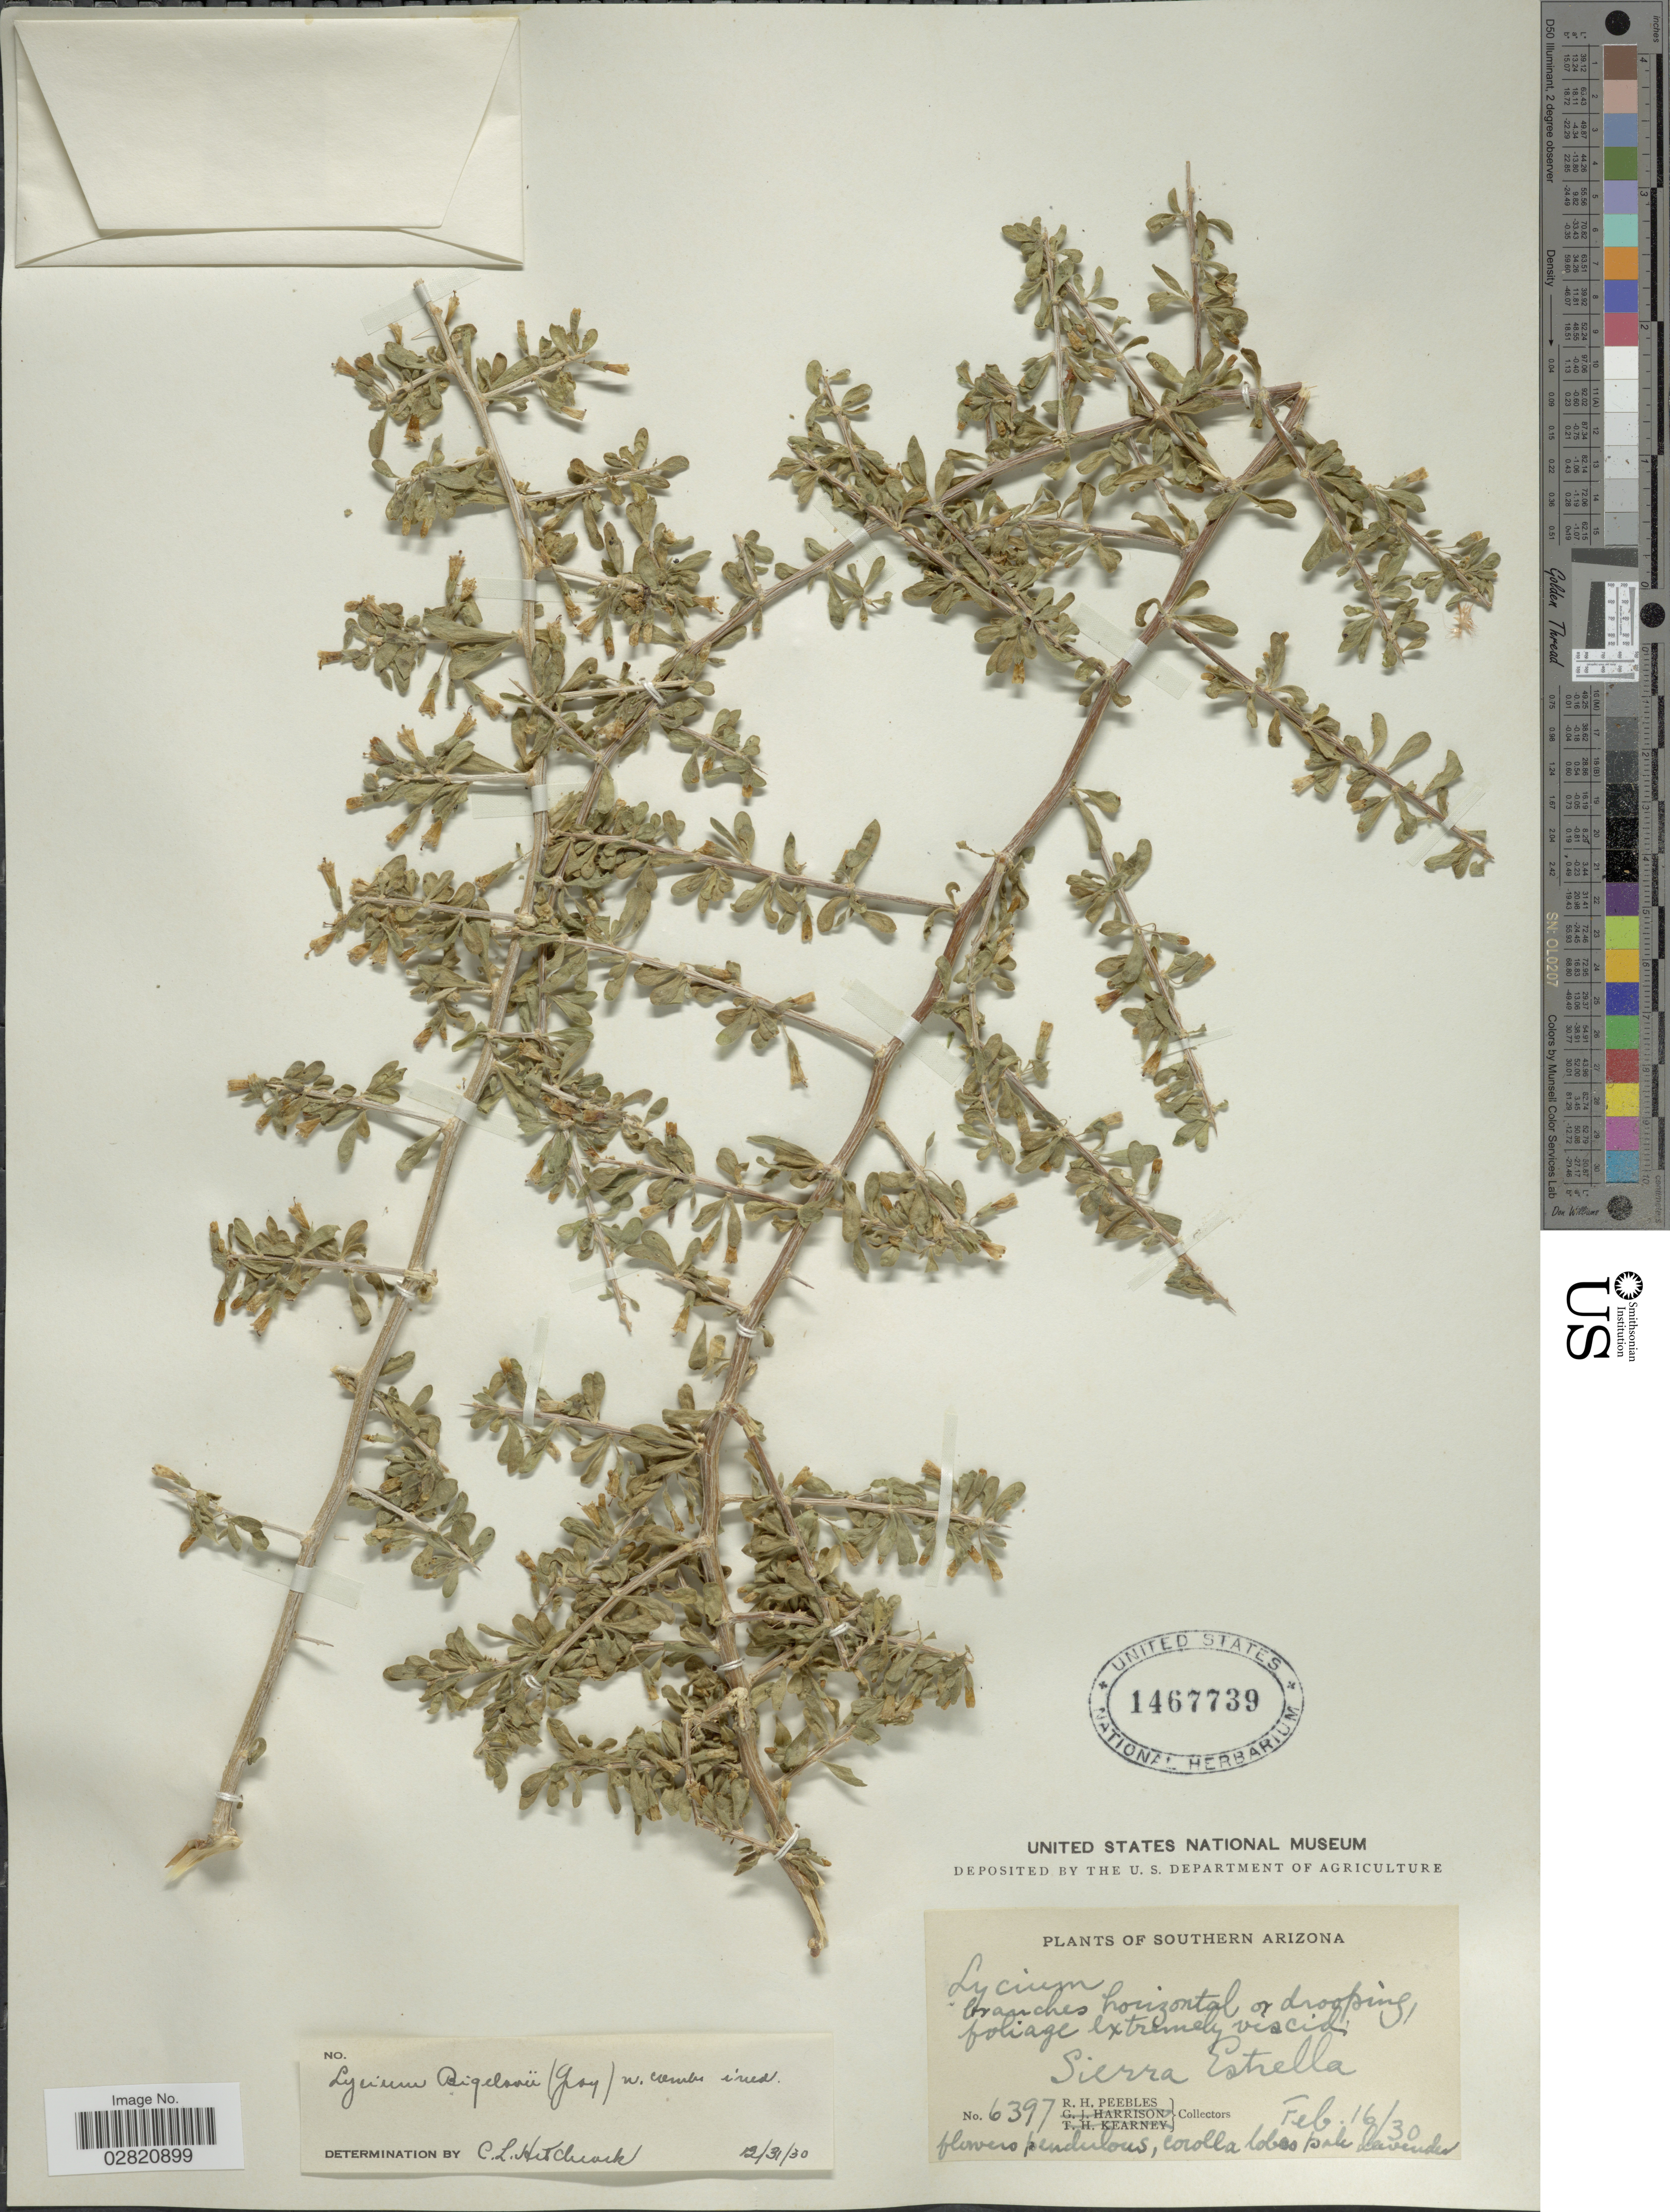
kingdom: Plantae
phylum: Tracheophyta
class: Magnoliopsida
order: Solanales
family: Solanaceae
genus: Lycium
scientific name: Lycium bigelovii (A. Gray) C.L. Hitchc. comb. nov. ined.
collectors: R. H. Peebles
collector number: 6397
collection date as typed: Transcribed d/m/y: 16/2/30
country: United States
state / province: Arizona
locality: Southern Arizona. Sierra Estrella.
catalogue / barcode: US 1467739